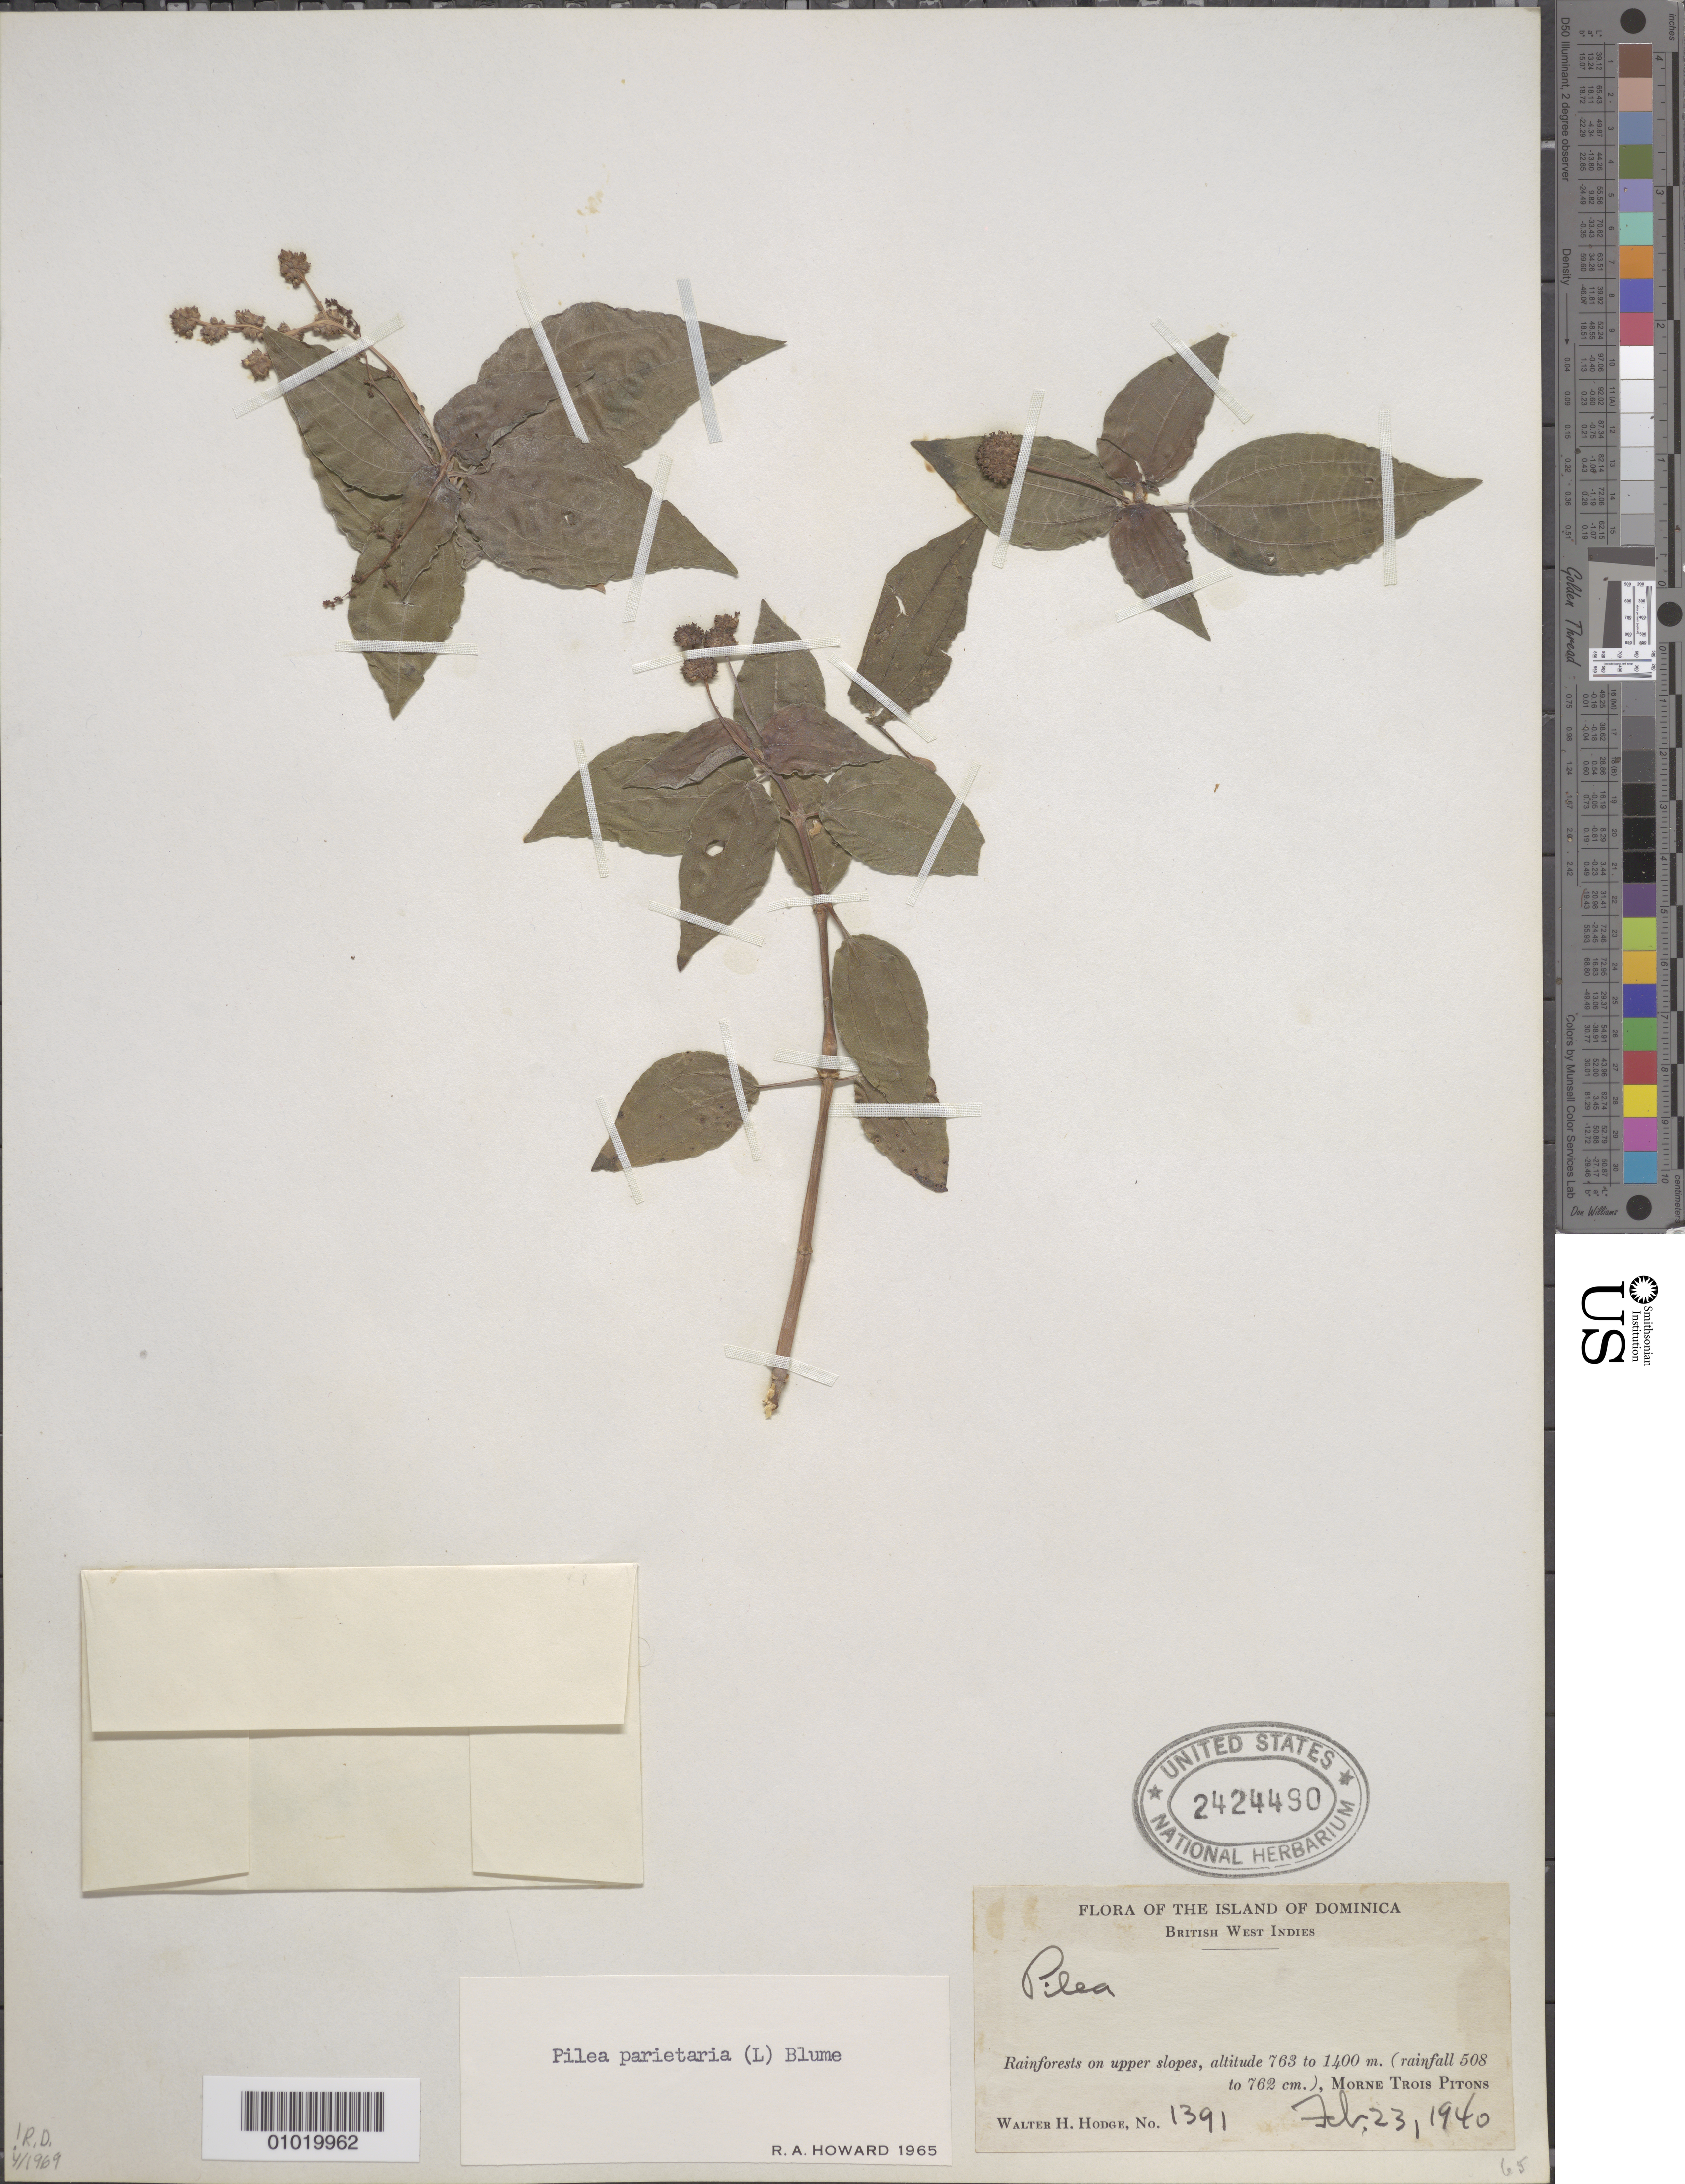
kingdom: Plantae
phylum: Tracheophyta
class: Magnoliopsida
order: Rosales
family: Urticaceae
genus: Pilea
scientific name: Pilea parietaria var. parietaria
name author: (L.) Blume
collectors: W. Hodge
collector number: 1391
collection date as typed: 23 Feb 1940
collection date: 1940-02-23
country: Dominica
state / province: St. Paul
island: Dominica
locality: Rainforests on upper slopes. Morne Trois Pitons.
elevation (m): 763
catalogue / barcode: US 2424490